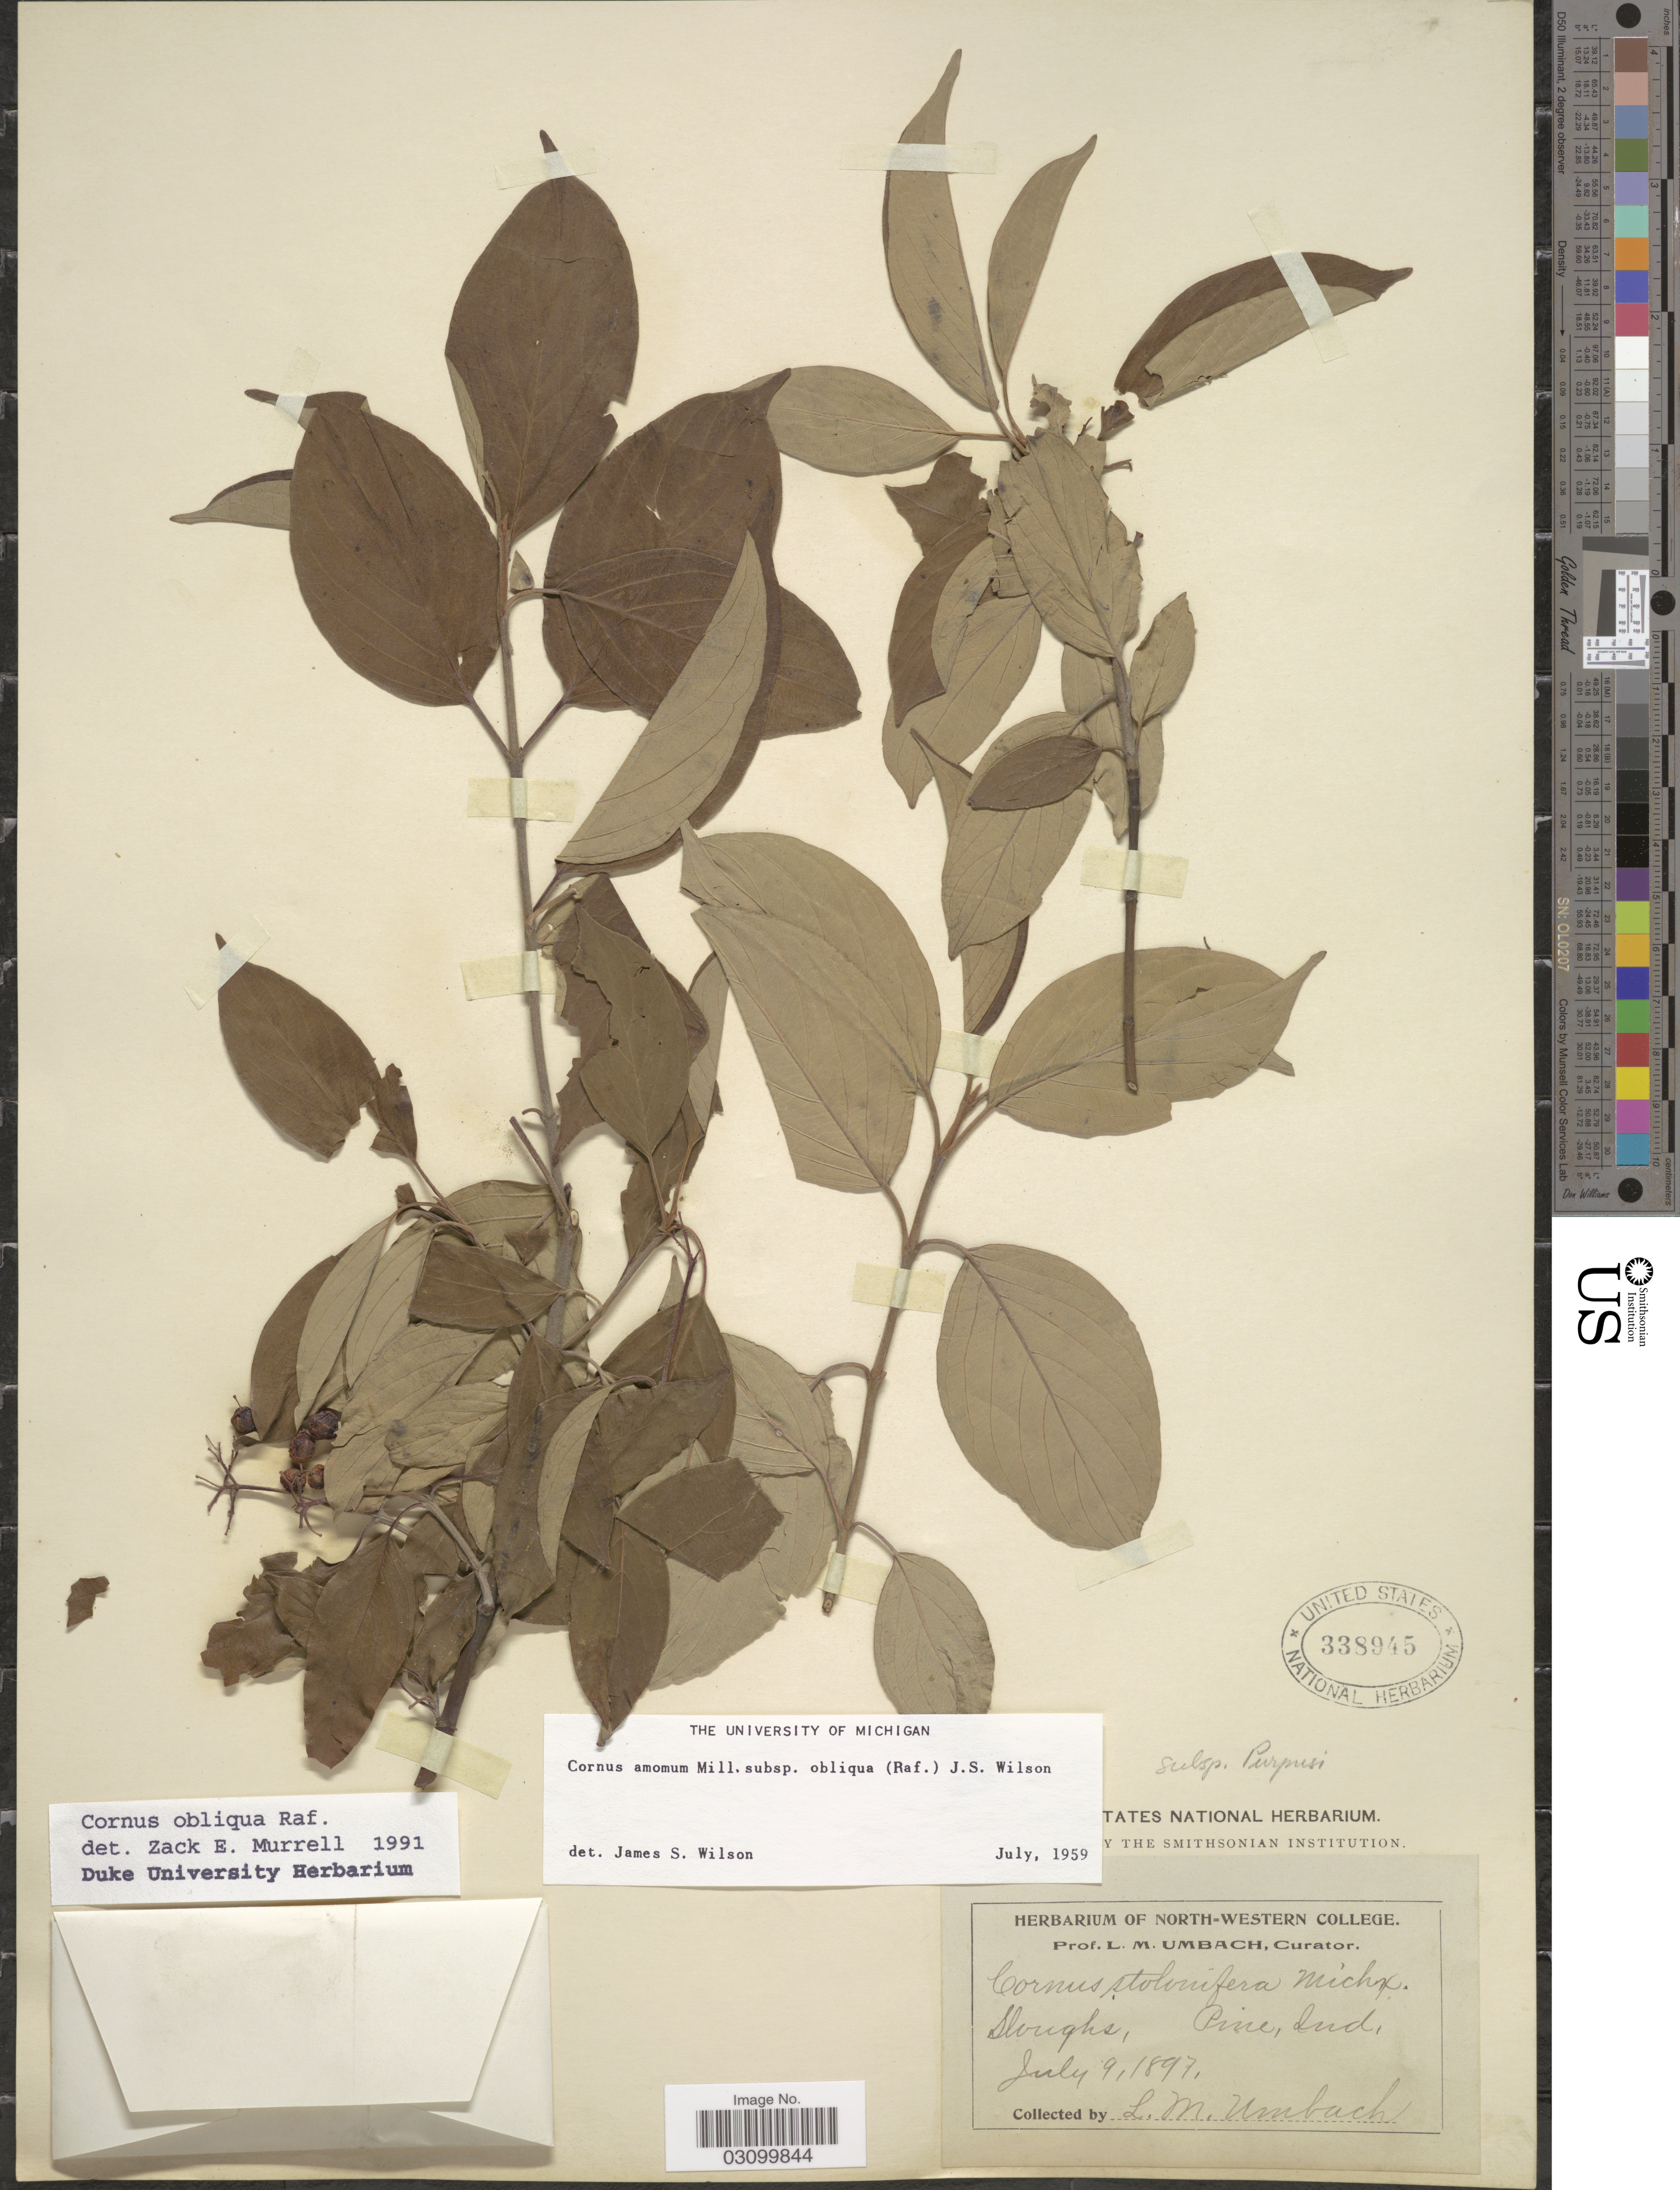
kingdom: Plantae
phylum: Tracheophyta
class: Magnoliopsida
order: Cornales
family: Cornaceae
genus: Cornus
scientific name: Cornus obliqua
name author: Raf.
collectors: L. M. Umbach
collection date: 1897-07-09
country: United States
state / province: Indiana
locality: Sloughs, Pine.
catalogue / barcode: US 338945